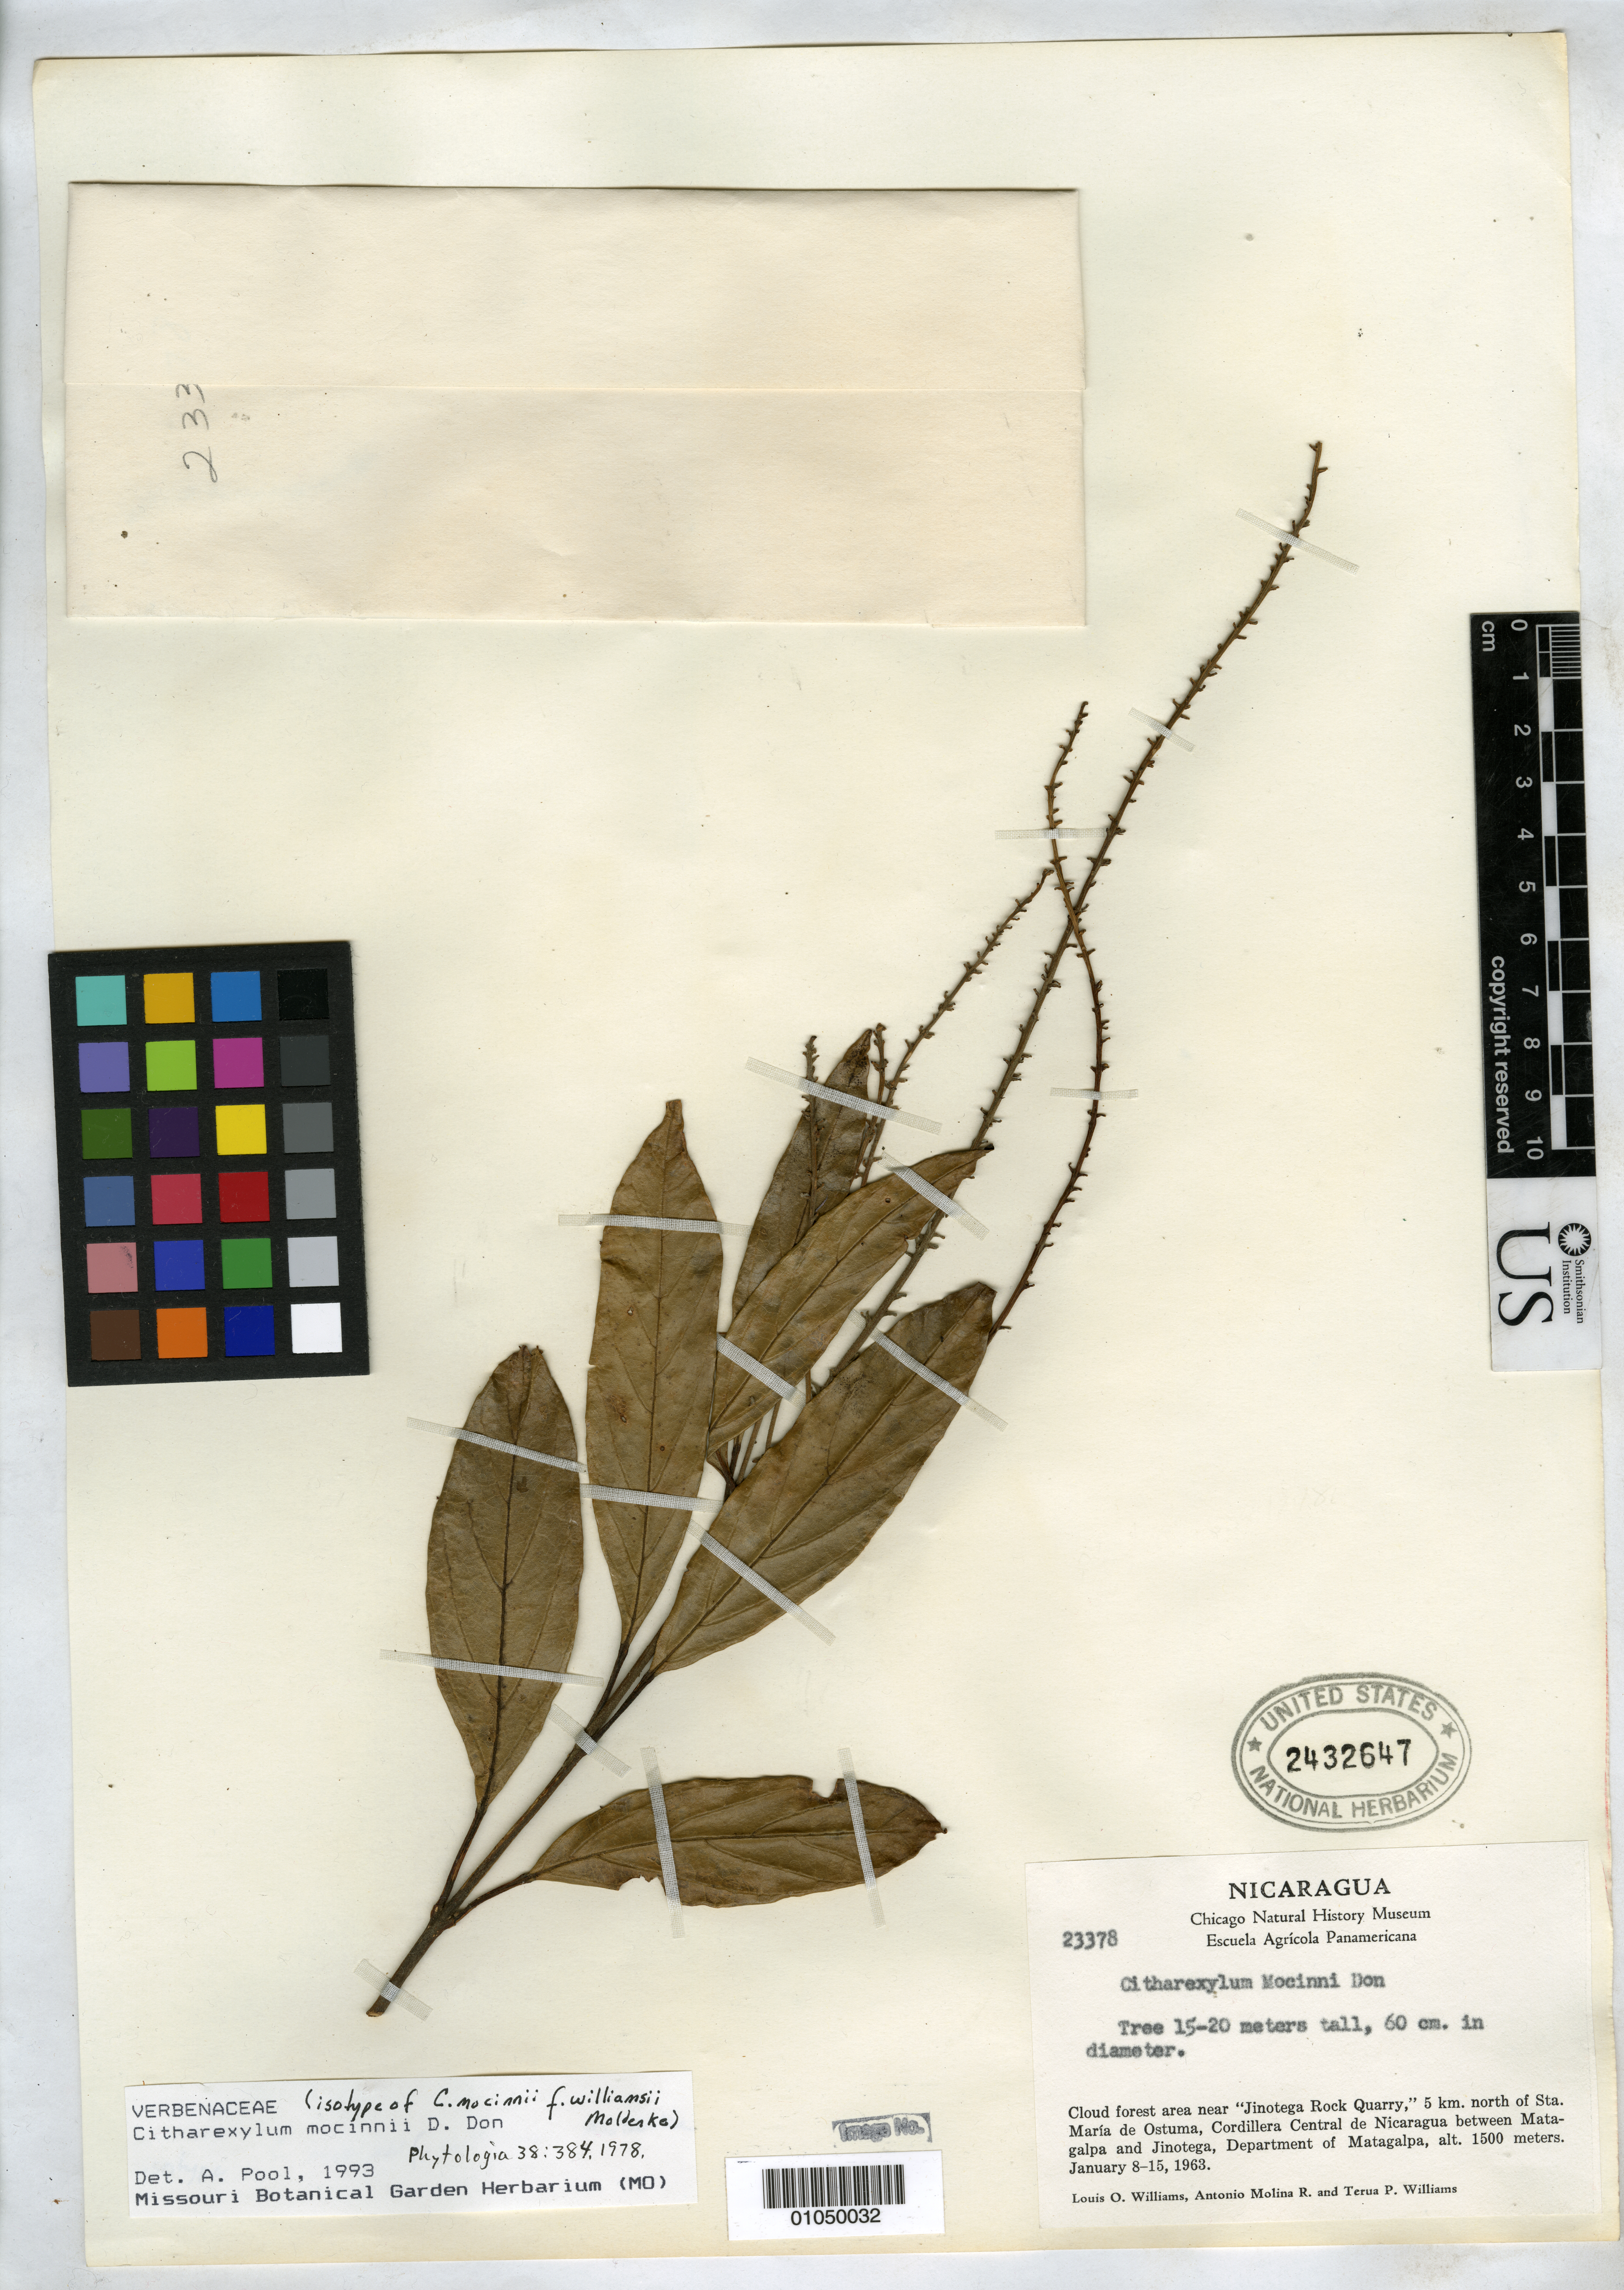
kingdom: Plantae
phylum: Tracheophyta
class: Magnoliopsida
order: Lamiales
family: Verbenaceae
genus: Citharexylum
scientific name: Citharexylum mocinnii f. williamsii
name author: Moldenke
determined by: Pool, A., (MO), Missouri Botanical Garden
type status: Isotype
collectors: L. O. Williams, A. Molina R. & T. P. Williams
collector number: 23378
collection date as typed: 08 Jan 1963 to 15 Jan 1963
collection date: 1963-01-08/1963-01-15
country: Nicaragua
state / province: Matagalpa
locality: Near "Jinotega Rock Quarry", 5 km north of Sta. María de Ostuma, Cordillera Central de Nicaragua between Matagalpa and Jinotega, Department of Matagalpa.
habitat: Cloud forest.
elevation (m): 1500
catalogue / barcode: US 2432647